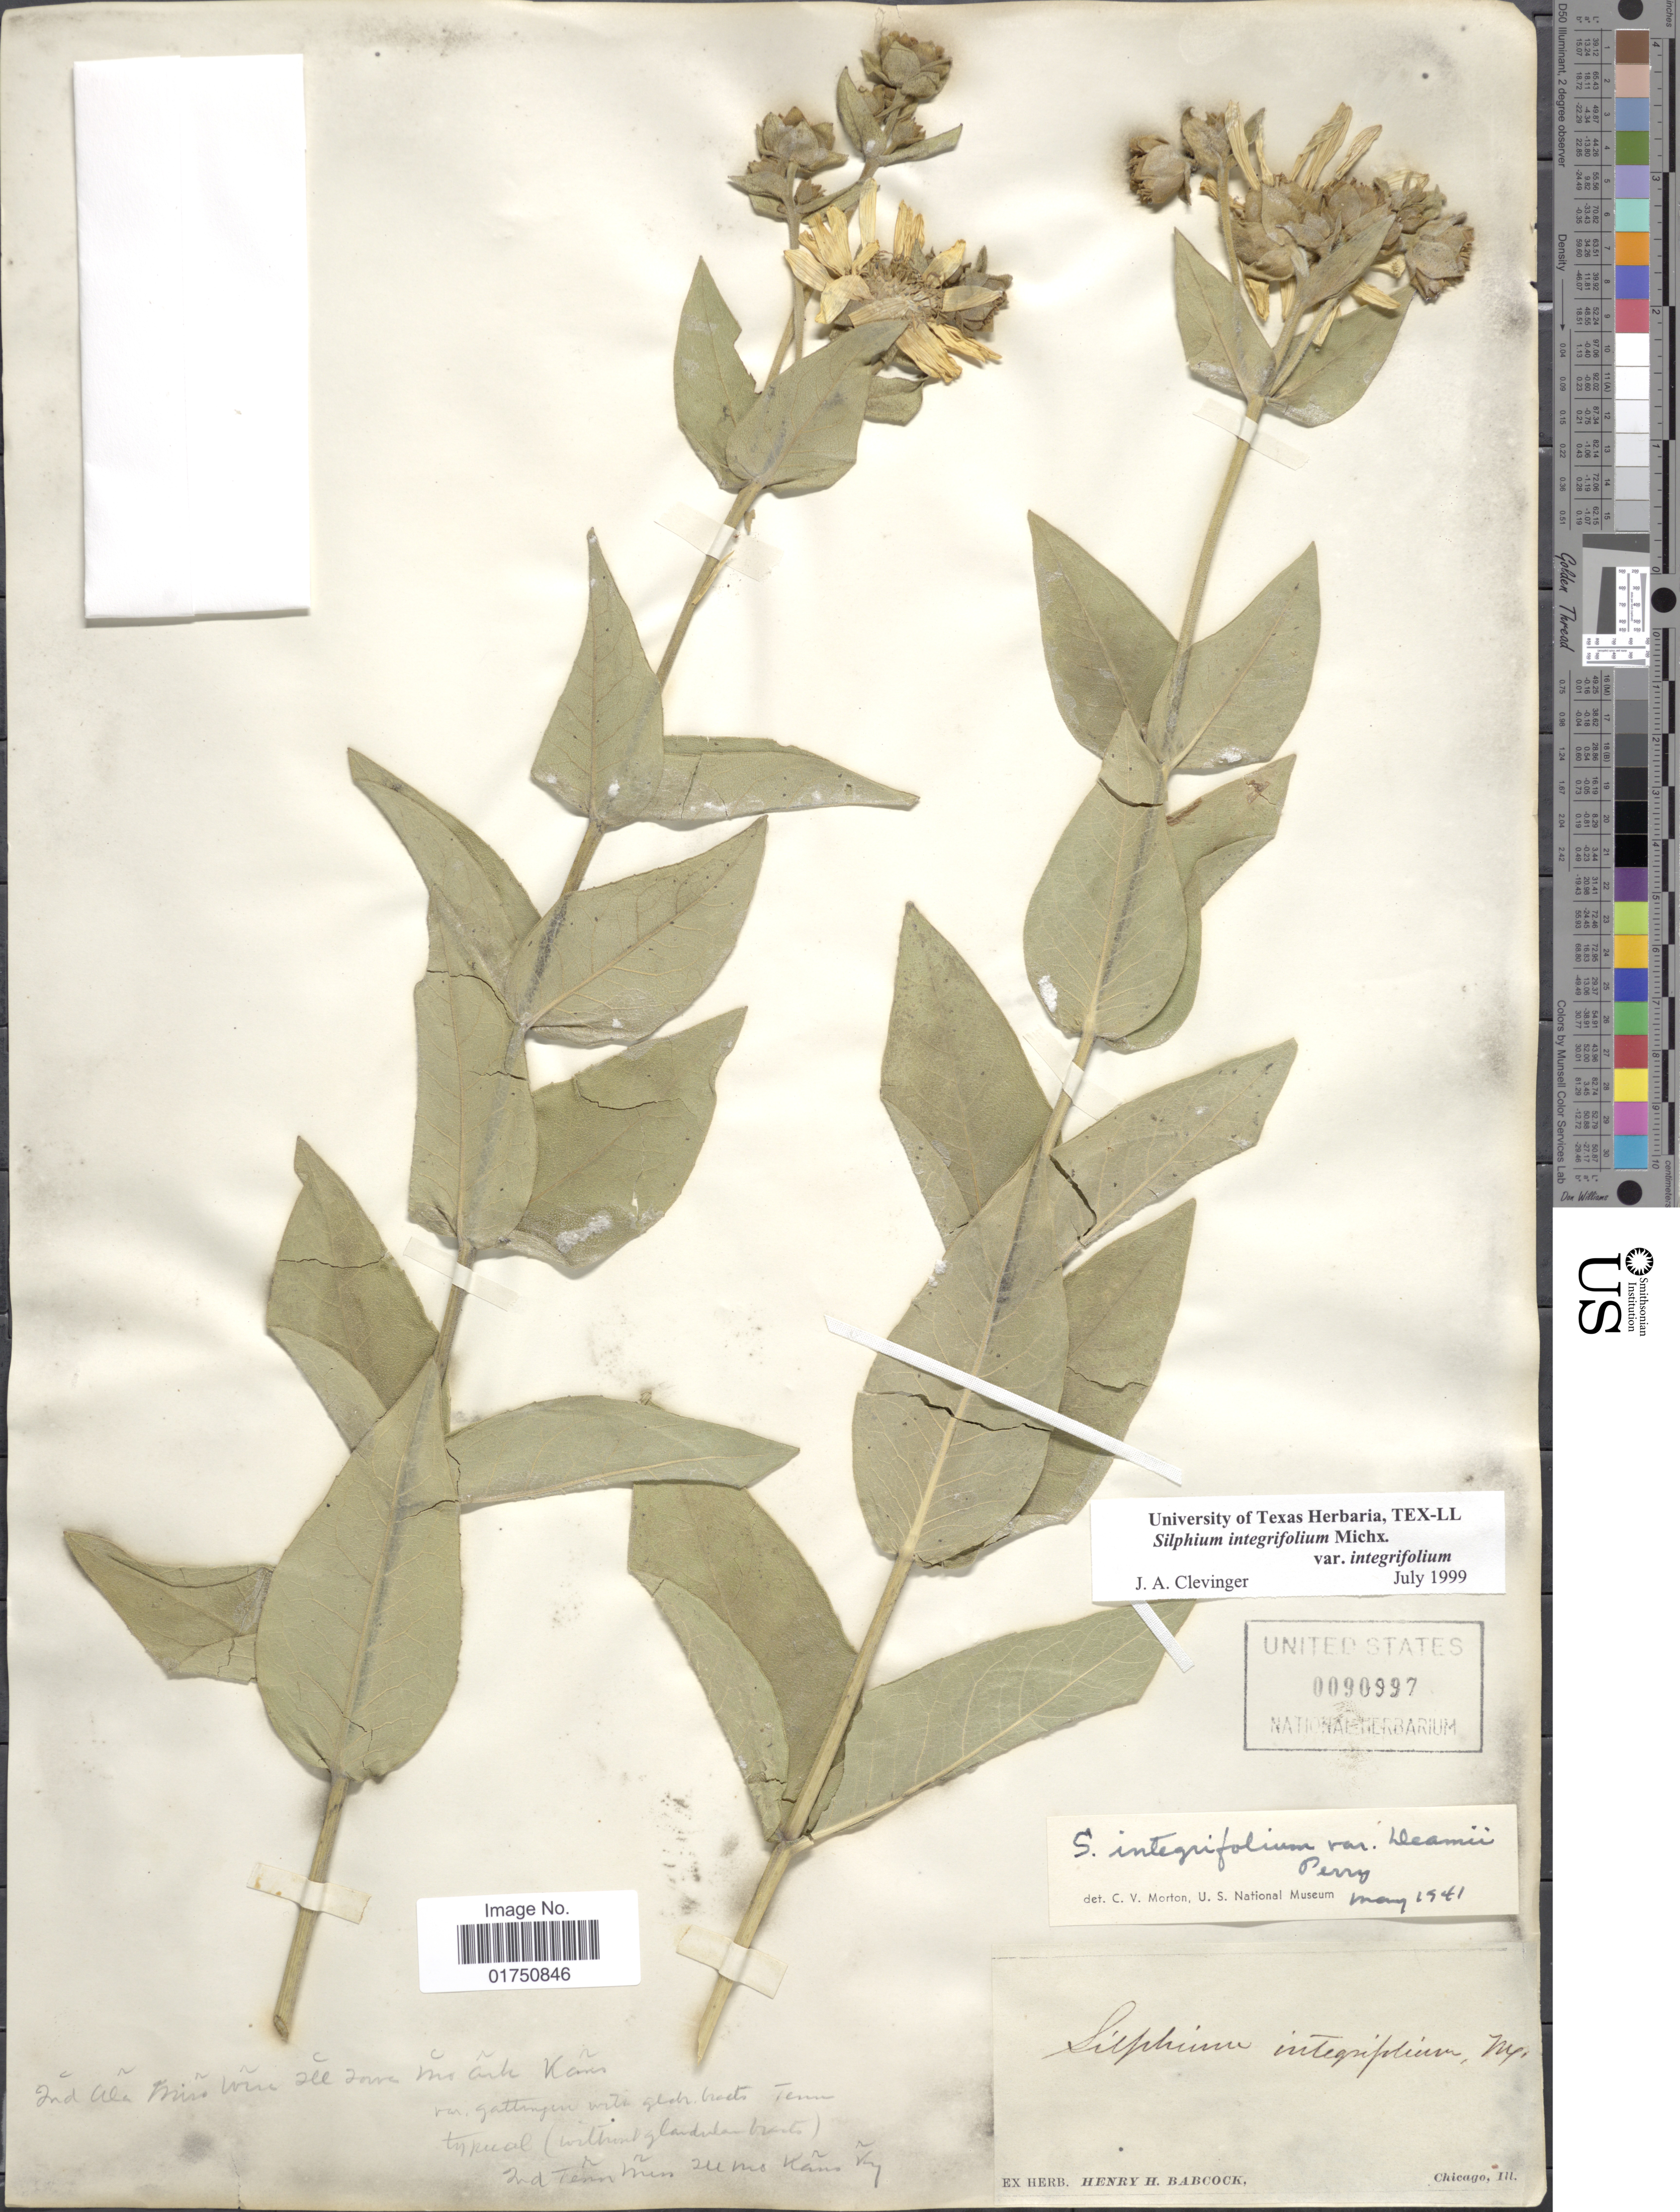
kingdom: Plantae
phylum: Tracheophyta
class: Magnoliopsida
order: Asterales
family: Asteraceae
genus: Silphium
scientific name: Silphium integrifolium var. integrifolium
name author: Michx.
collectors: ex herb. Henry Homes Babcock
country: United States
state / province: Illinois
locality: Chicago, Ill.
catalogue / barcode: US 90997